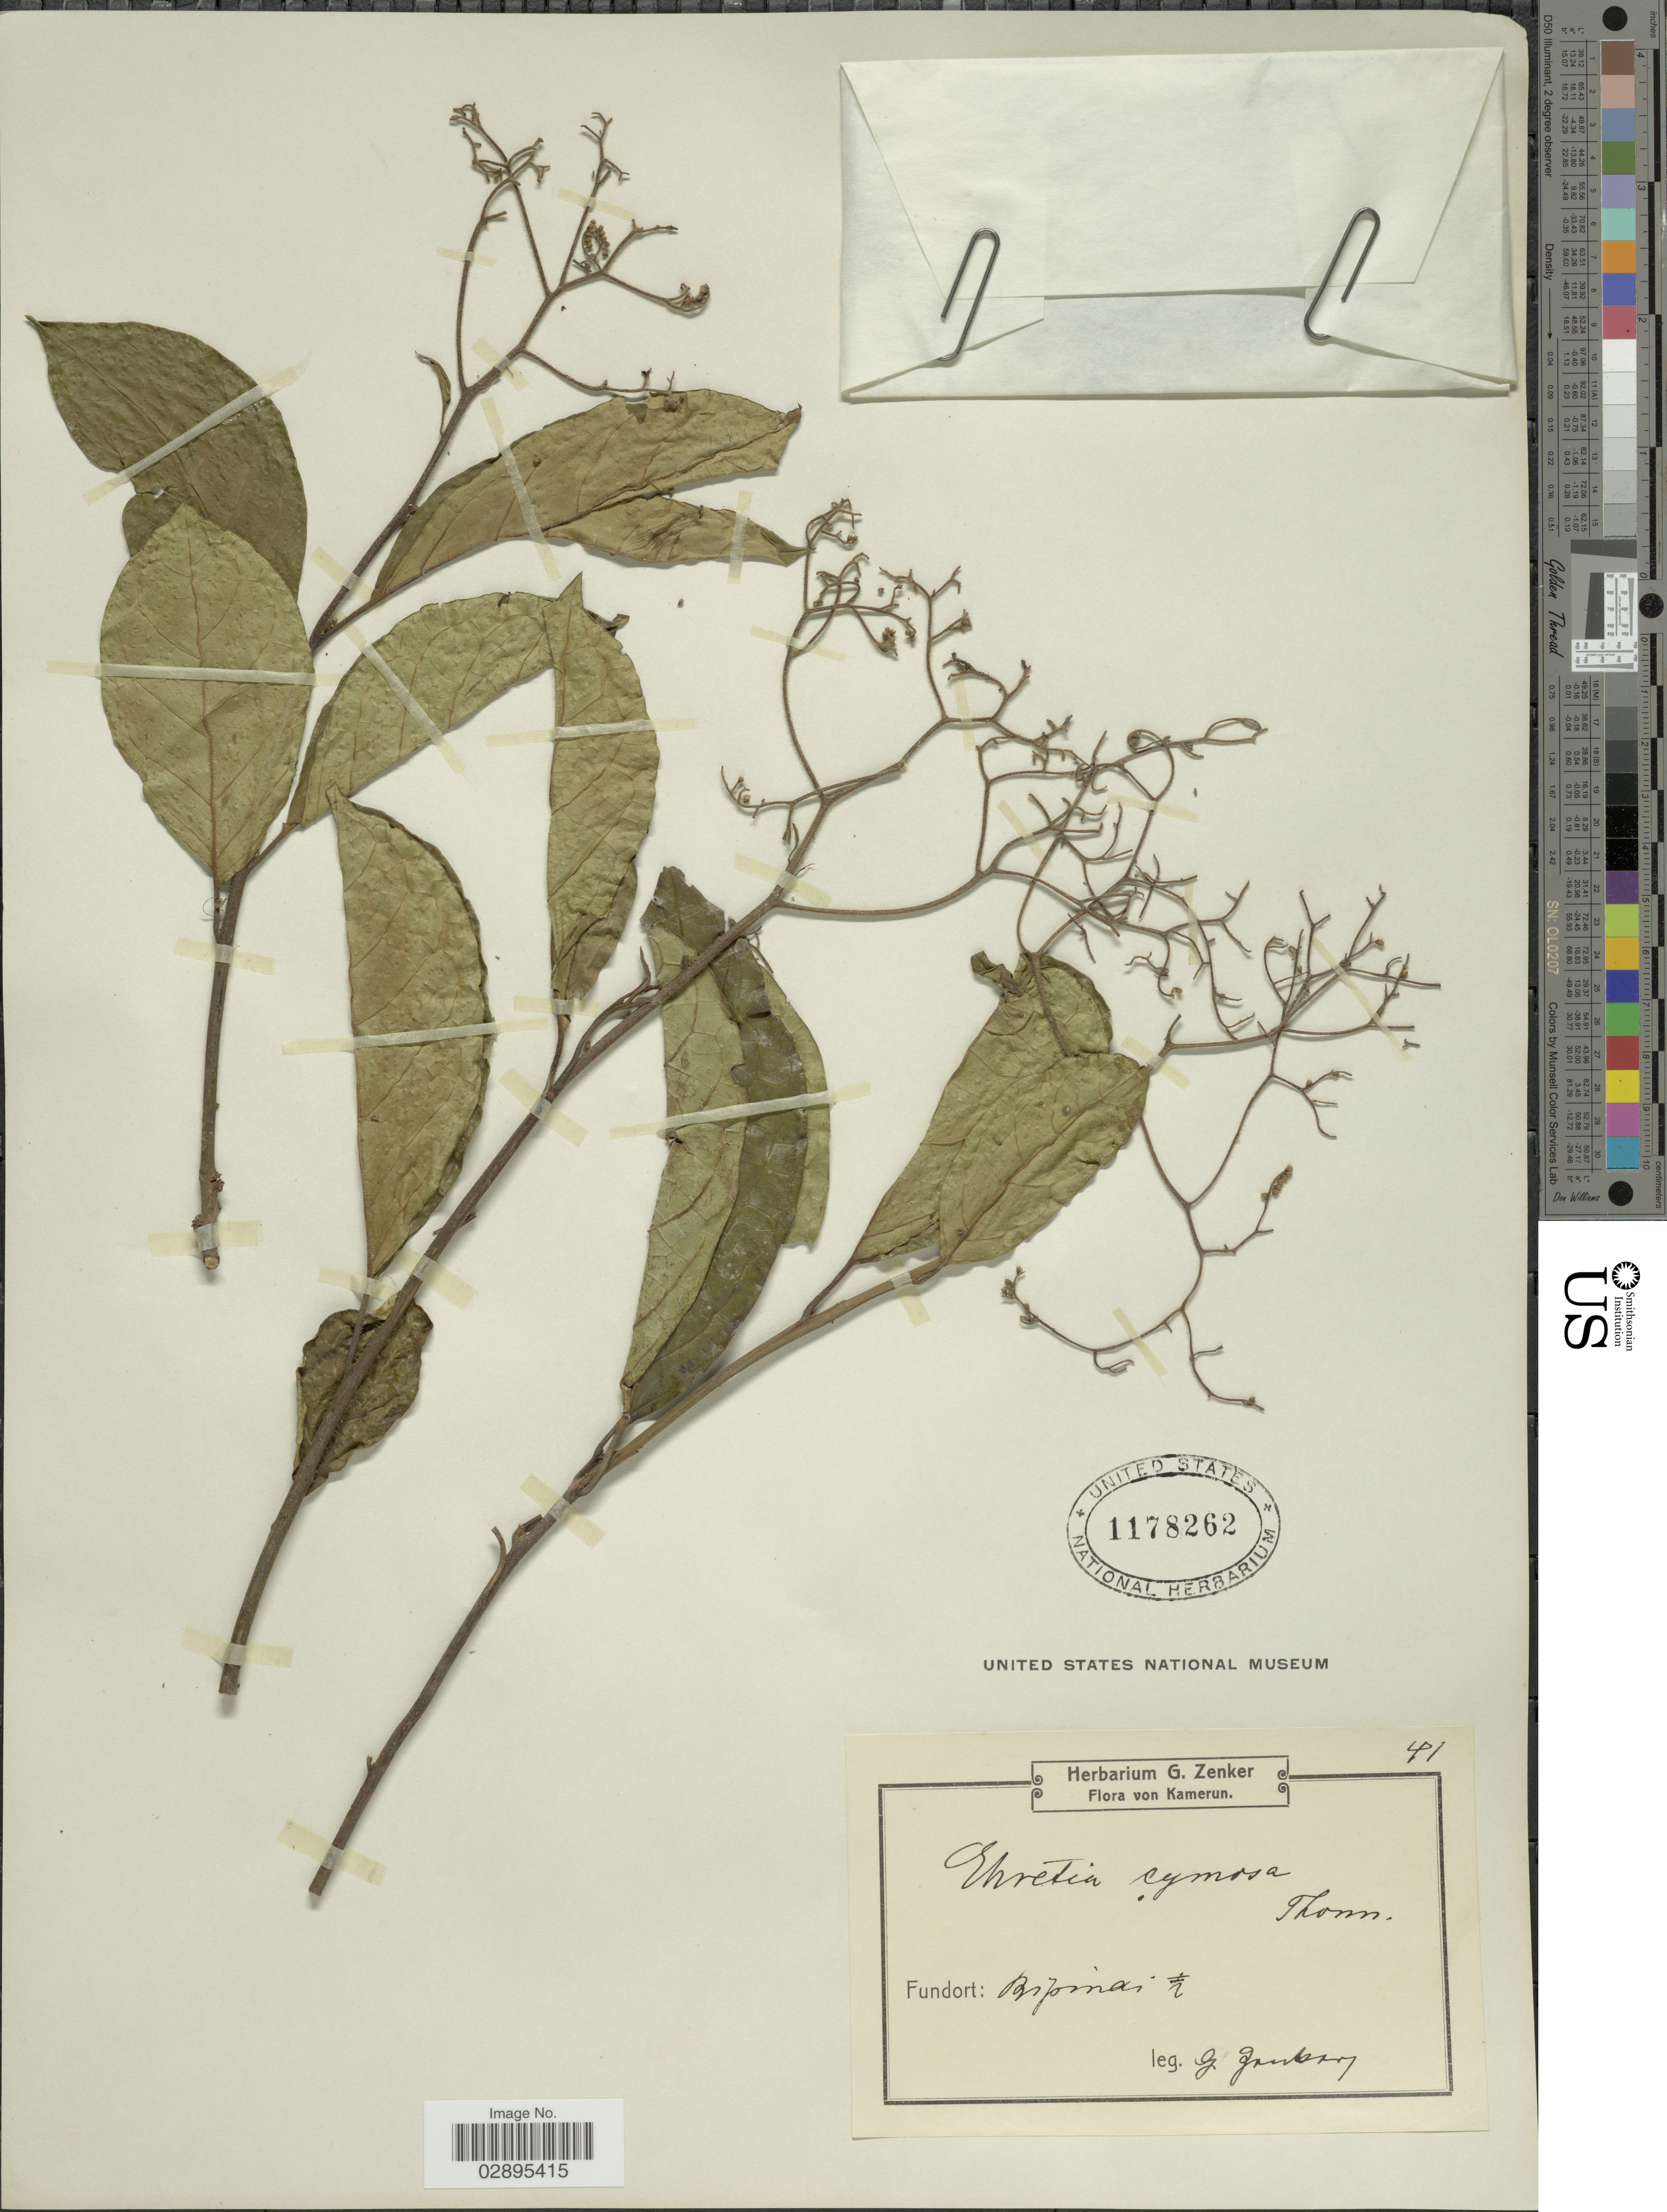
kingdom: Plantae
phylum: Tracheophyta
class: Magnoliopsida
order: Boraginales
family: Ehretiaceae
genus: Ehretia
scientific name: Ehretia cymosa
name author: Thonn.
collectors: G. A. Zenker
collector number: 41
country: Cameroon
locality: Kamerun. Bipindi T [interpreted].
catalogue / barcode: US 1178262